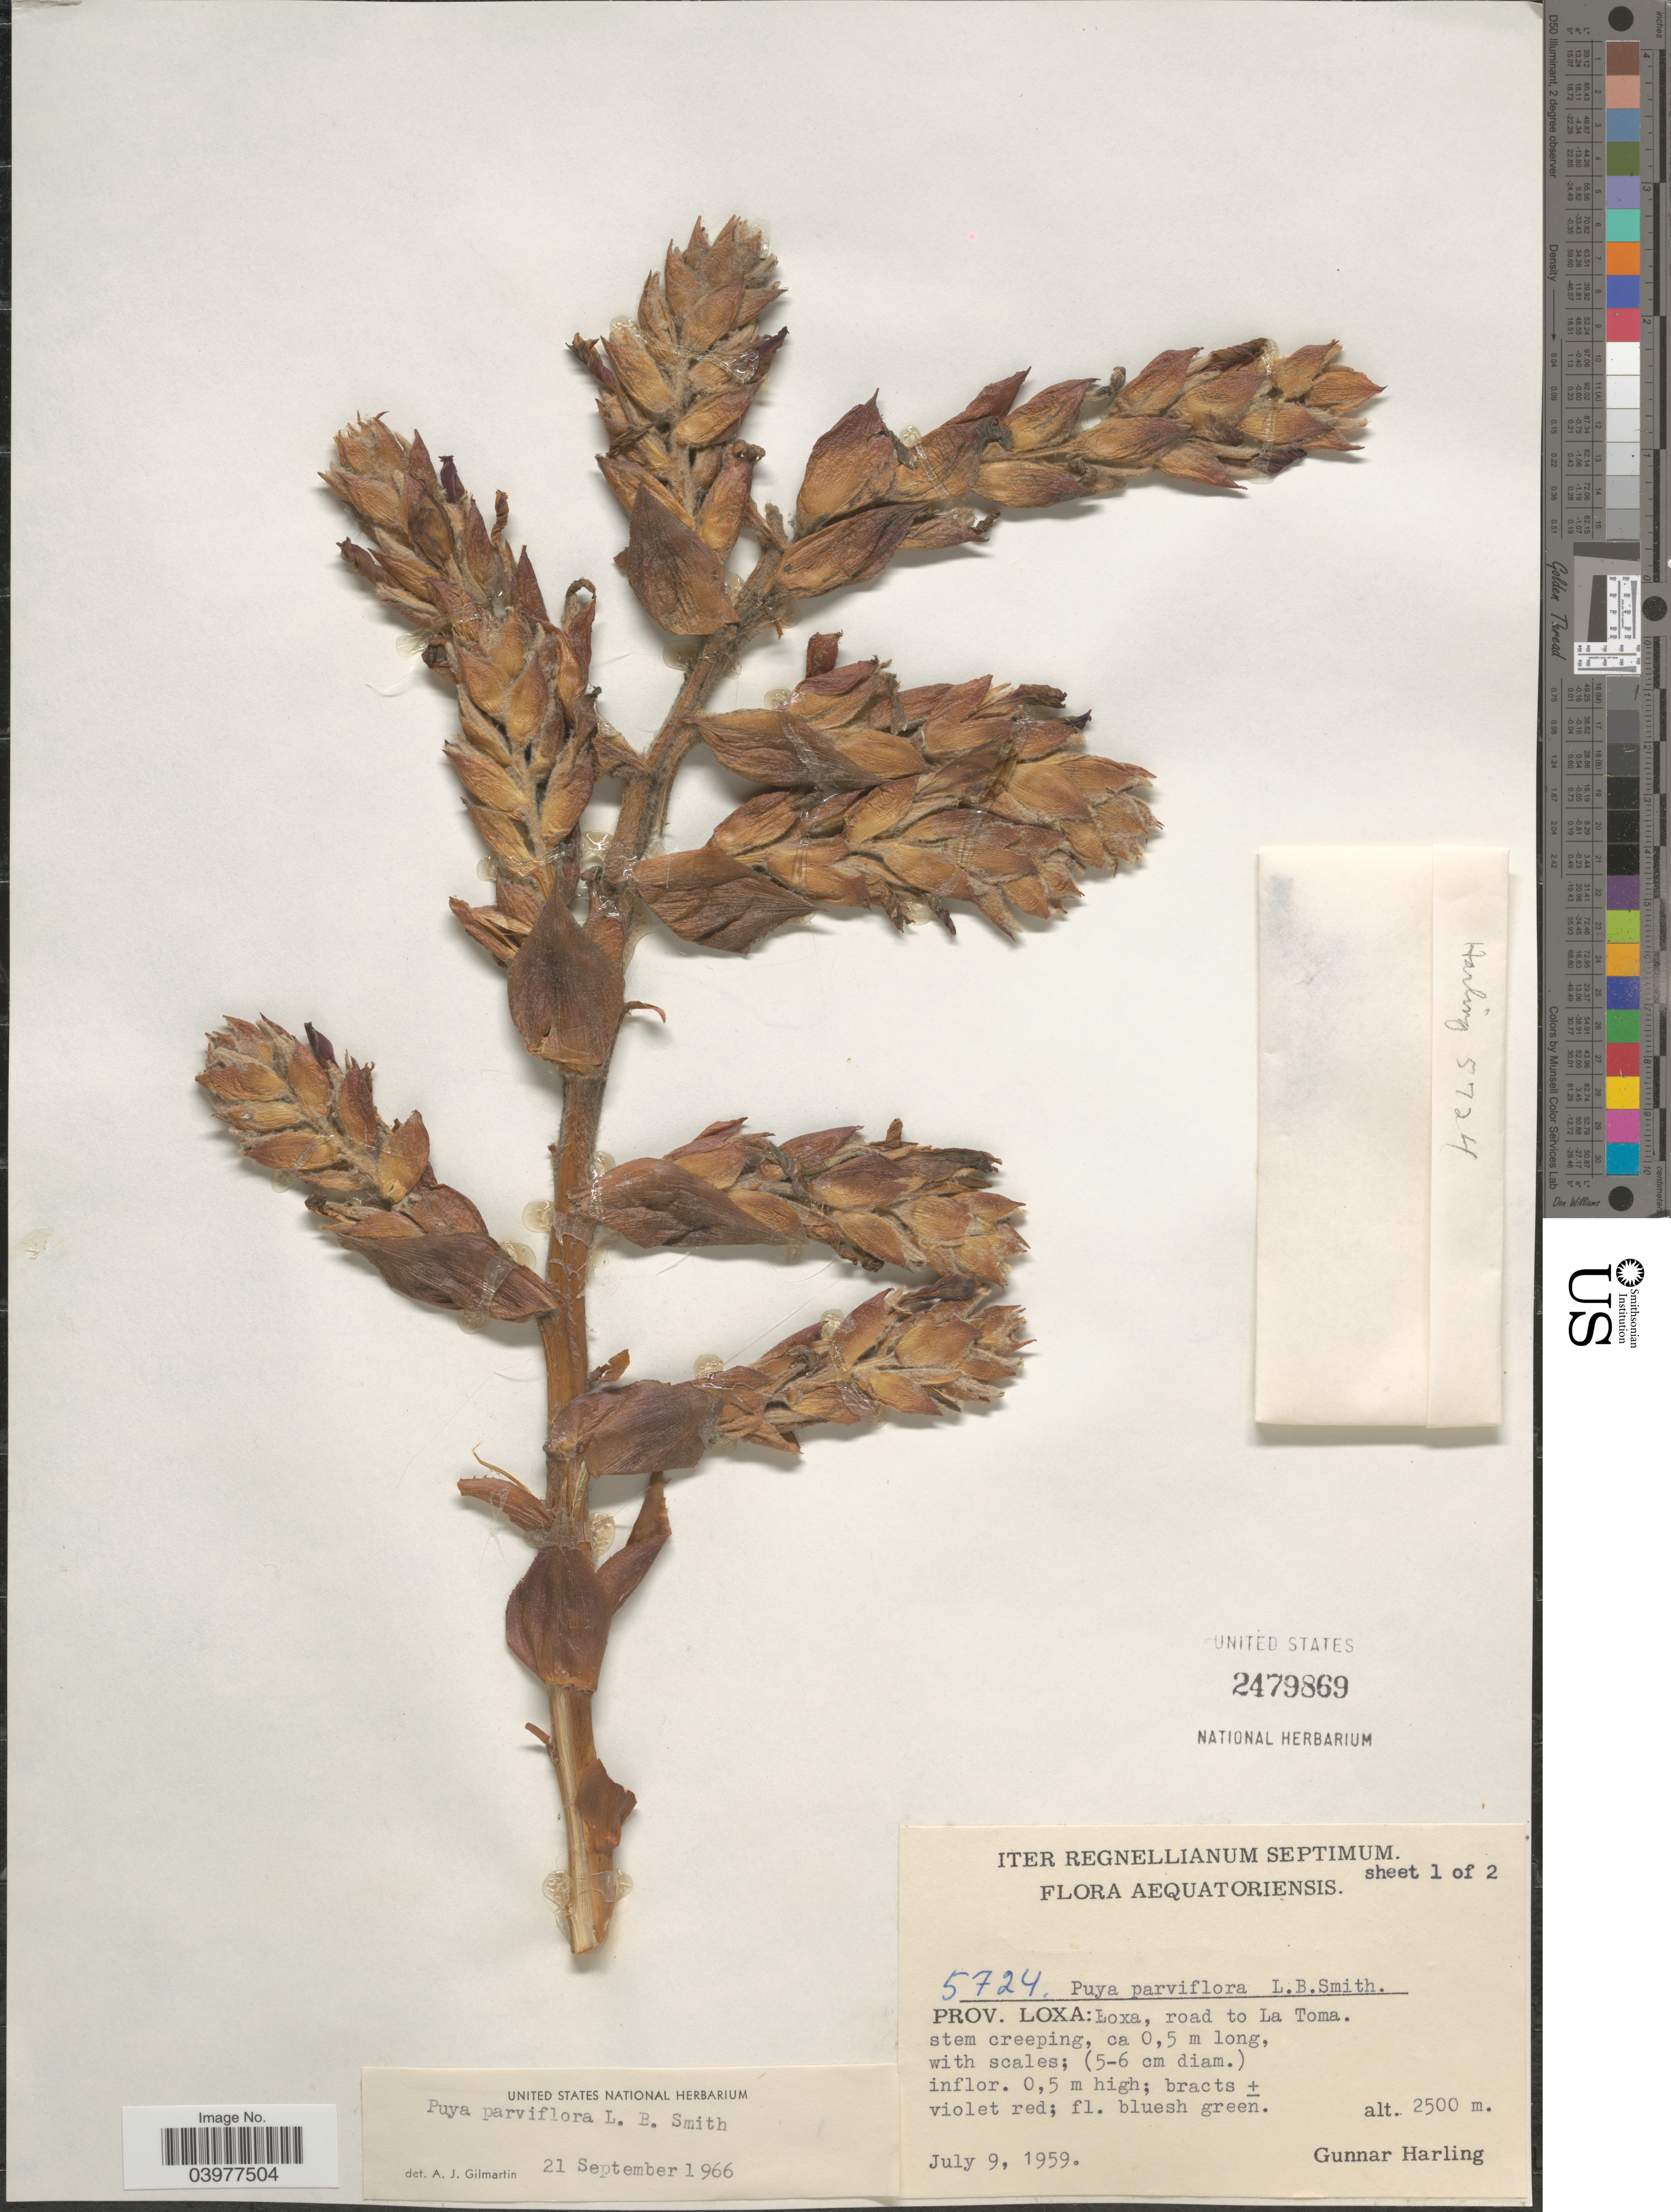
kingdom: Plantae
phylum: Tracheophyta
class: Liliopsida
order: Poales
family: Bromeliaceae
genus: Puya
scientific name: Puya parviflora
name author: L.B. Sm.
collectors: G. Harling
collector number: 5724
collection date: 1959-07-09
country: Ecuador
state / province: Loja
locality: Prov. Loxa: Loxa, road to La Toma.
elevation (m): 2500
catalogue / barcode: US 2479869